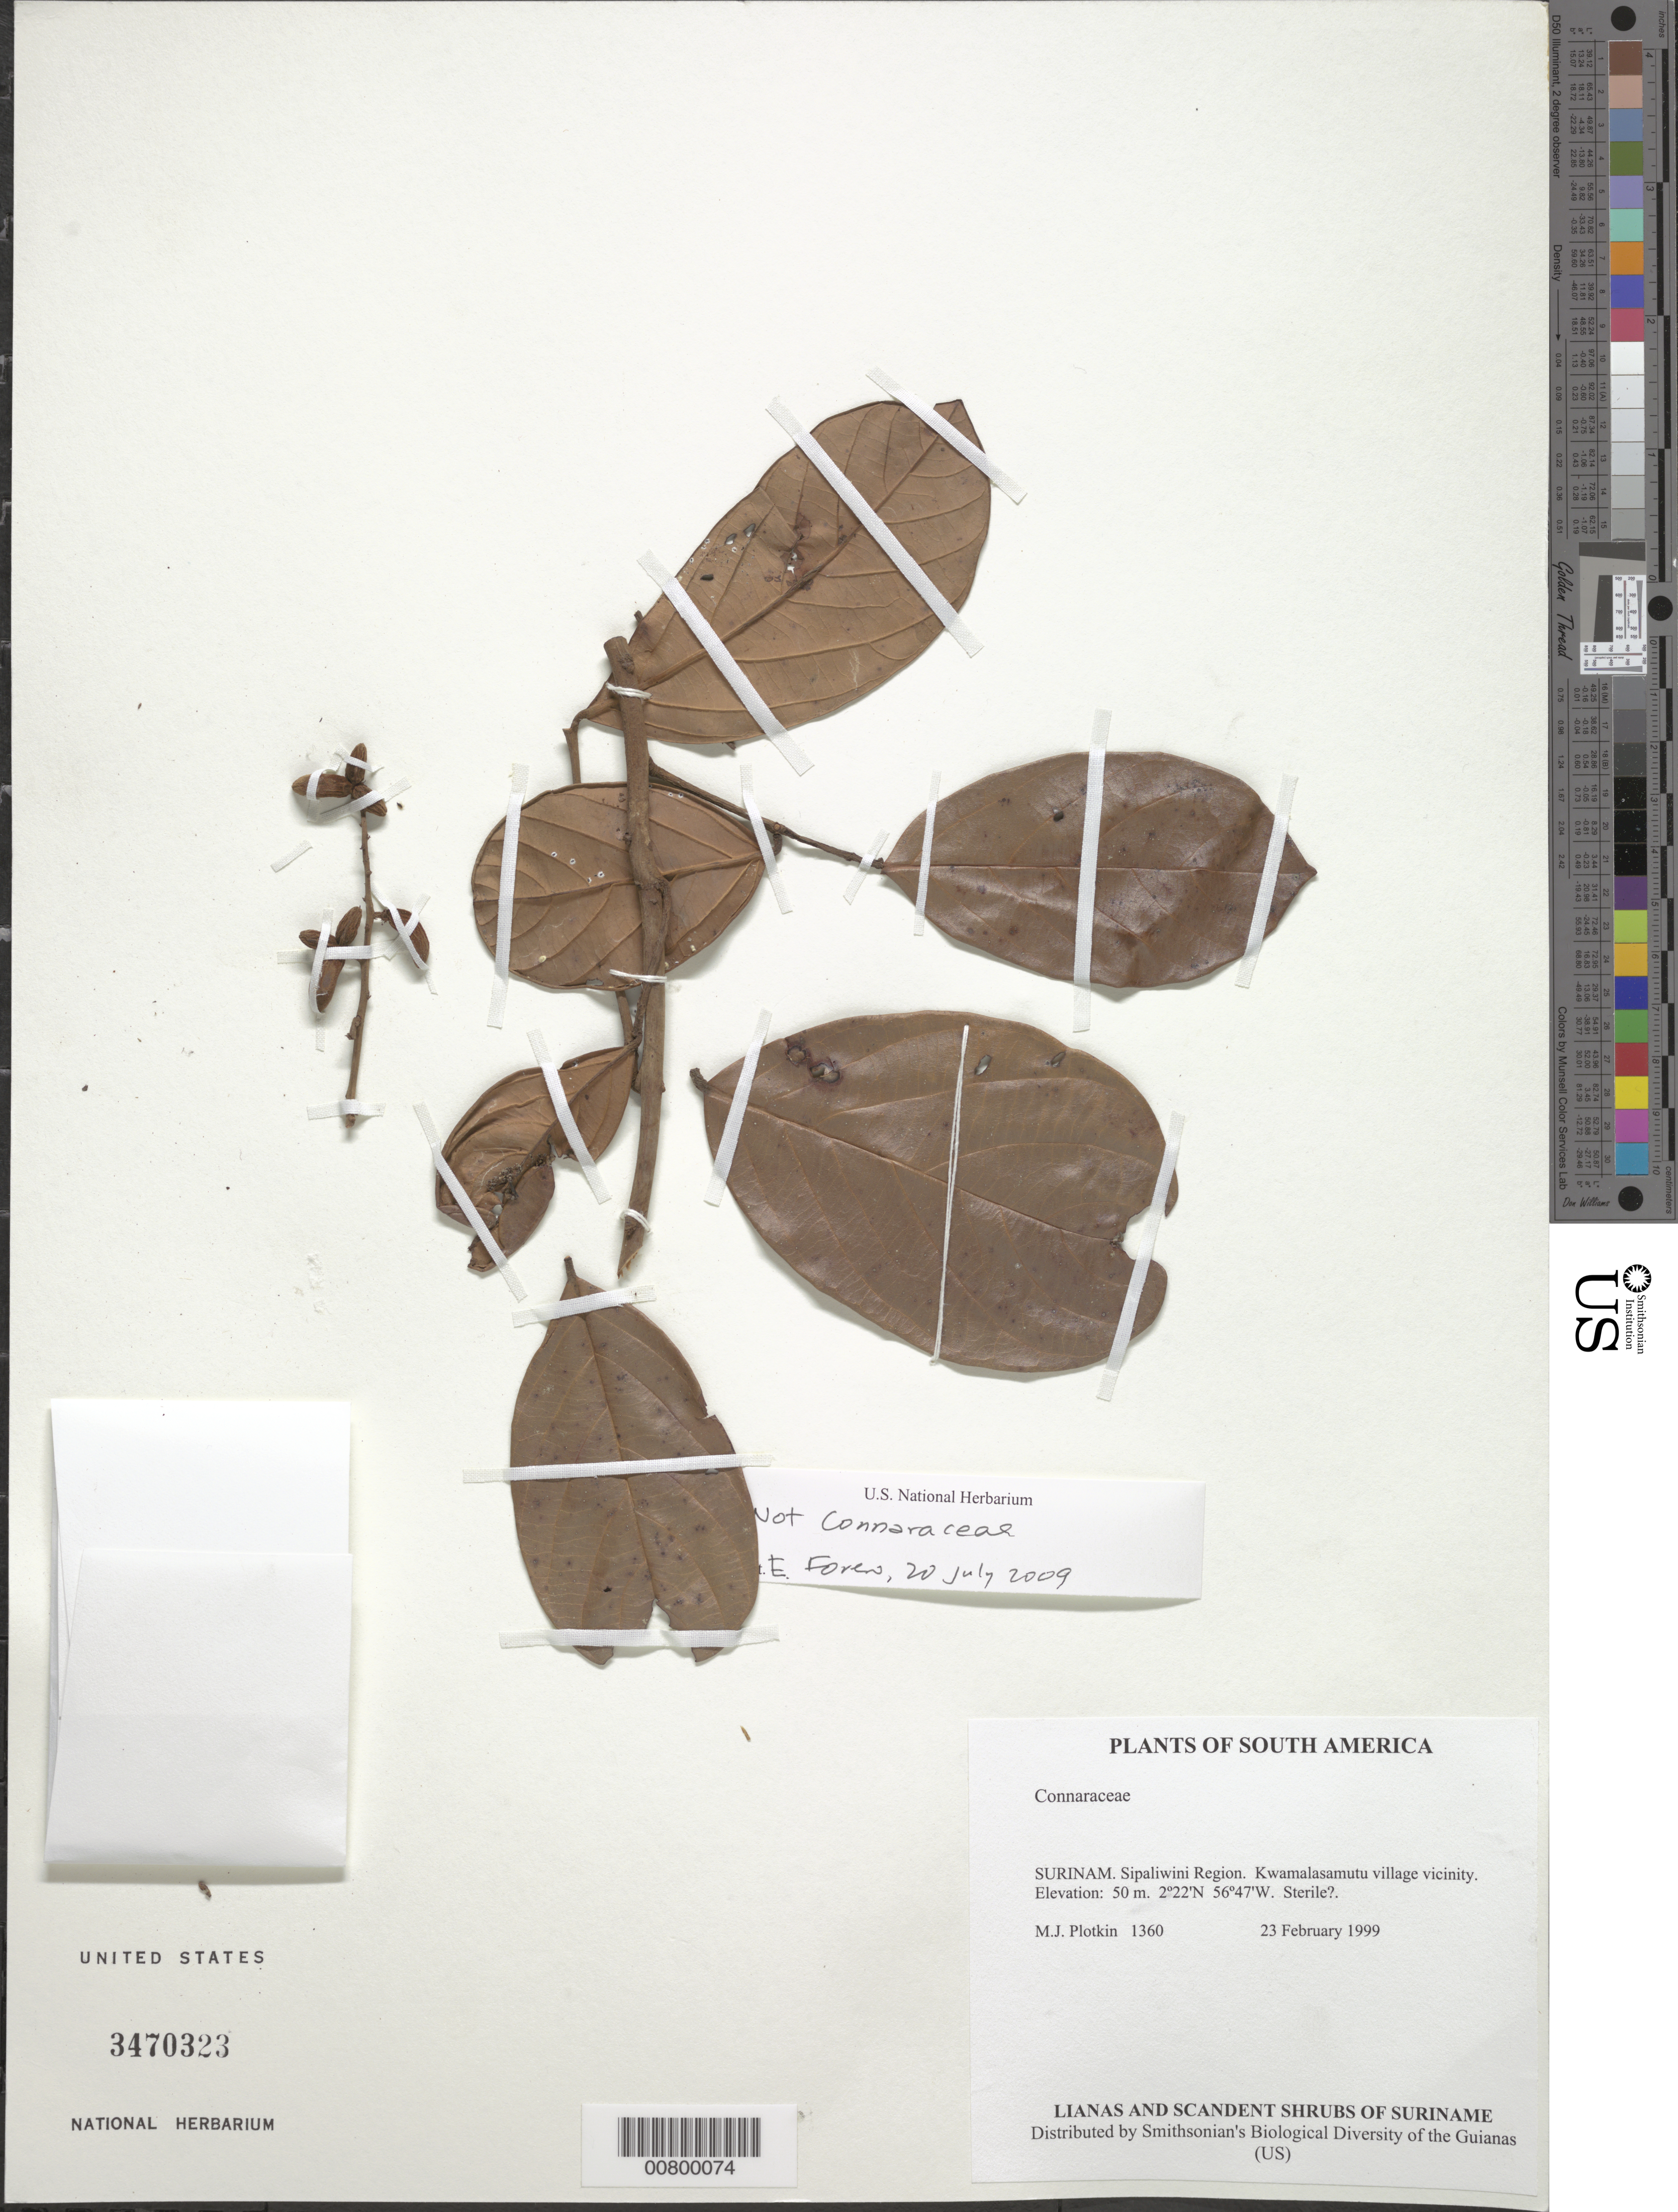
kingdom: Plantae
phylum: Tracheophyta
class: Magnoliopsida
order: Oxalidales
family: Connaraceae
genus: Cnestidium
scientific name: Cnestidium guianense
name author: (G. Schellenb.) G. Schellenb.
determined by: Acevedo-Rodriguez, P., (US), Smithsonian Institution - National Museum of Natural History (UNITED STATES)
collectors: M. Plotkin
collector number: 1360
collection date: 1999-02-23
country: Suriname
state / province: Sipaliwini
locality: Kwamalasamutu village vicinity.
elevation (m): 50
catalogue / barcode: US 3470323